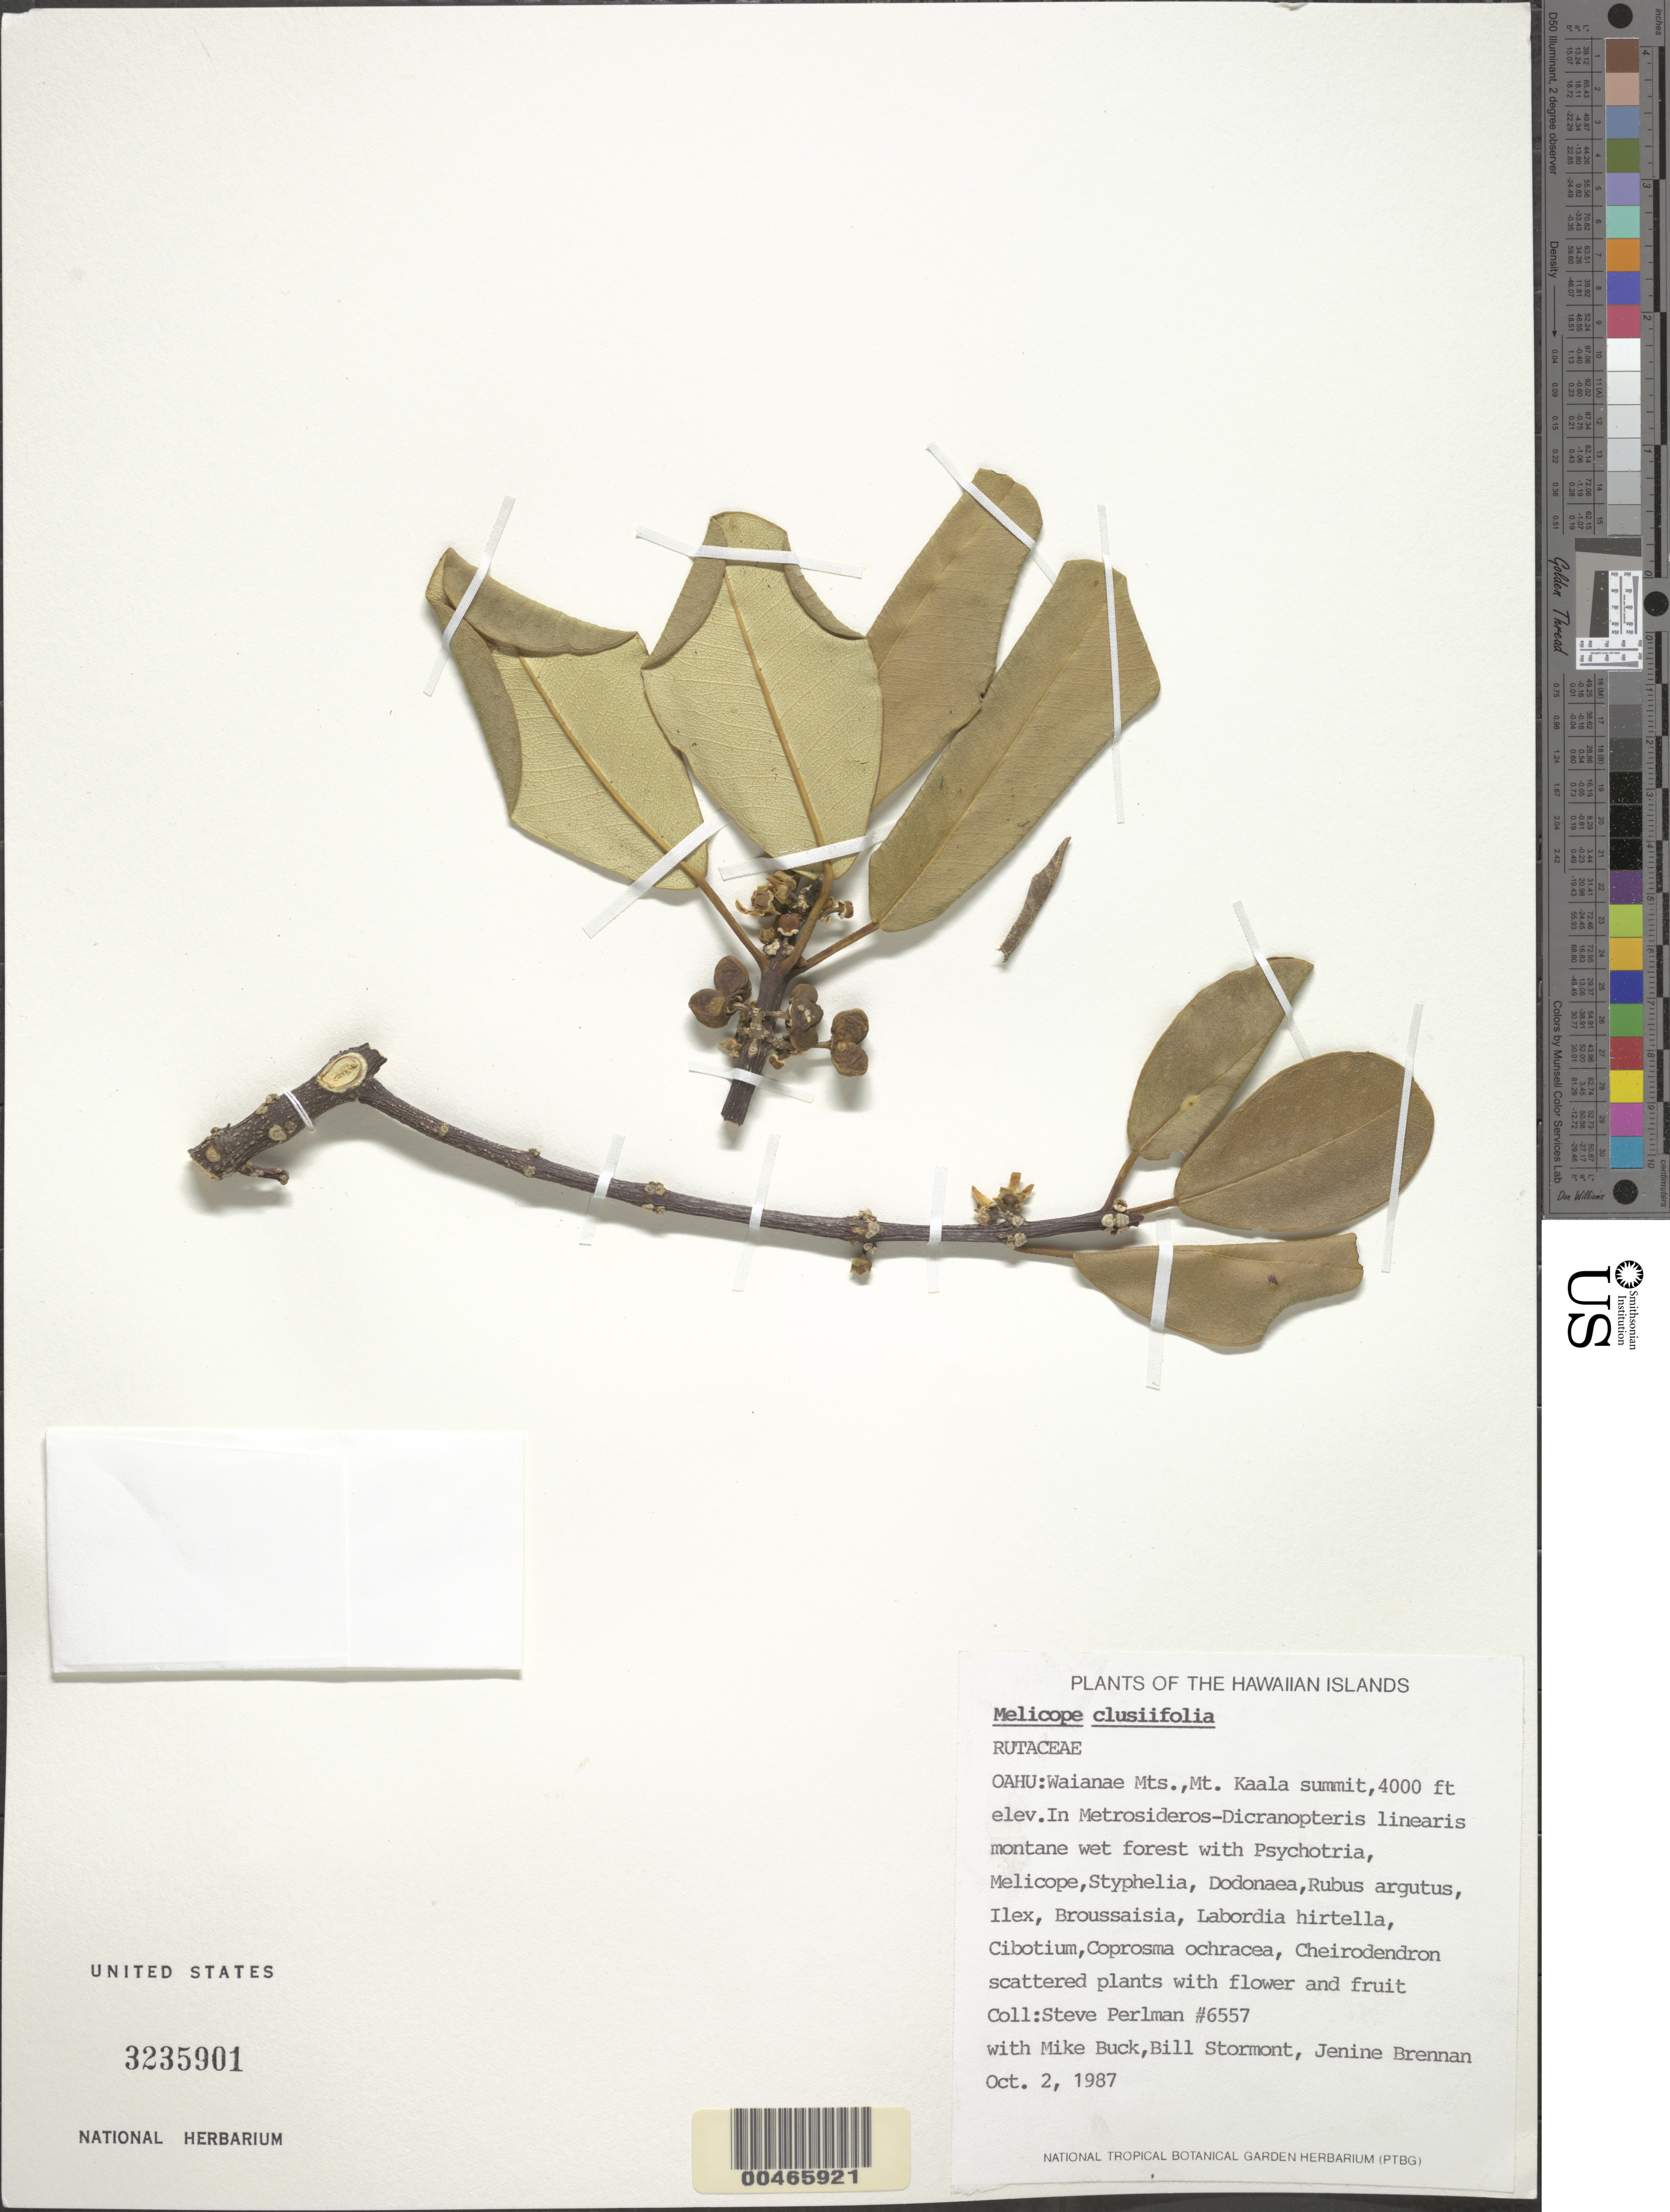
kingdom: Plantae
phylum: Tracheophyta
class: Magnoliopsida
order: Sapindales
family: Rutaceae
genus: Melicope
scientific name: Melicope clusiifolia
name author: (A. Gray) T.G. Hartley & B.C. Stone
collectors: S. P. Perlman, M. Buck, B. Stormont & J. Brennan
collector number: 6557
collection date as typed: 2 Oct 1987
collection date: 1987-10-02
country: United States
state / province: Hawaii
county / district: Honolulu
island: Oahu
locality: Waianae Mts., Mt. Kaala summit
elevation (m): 1219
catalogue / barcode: US 3235901